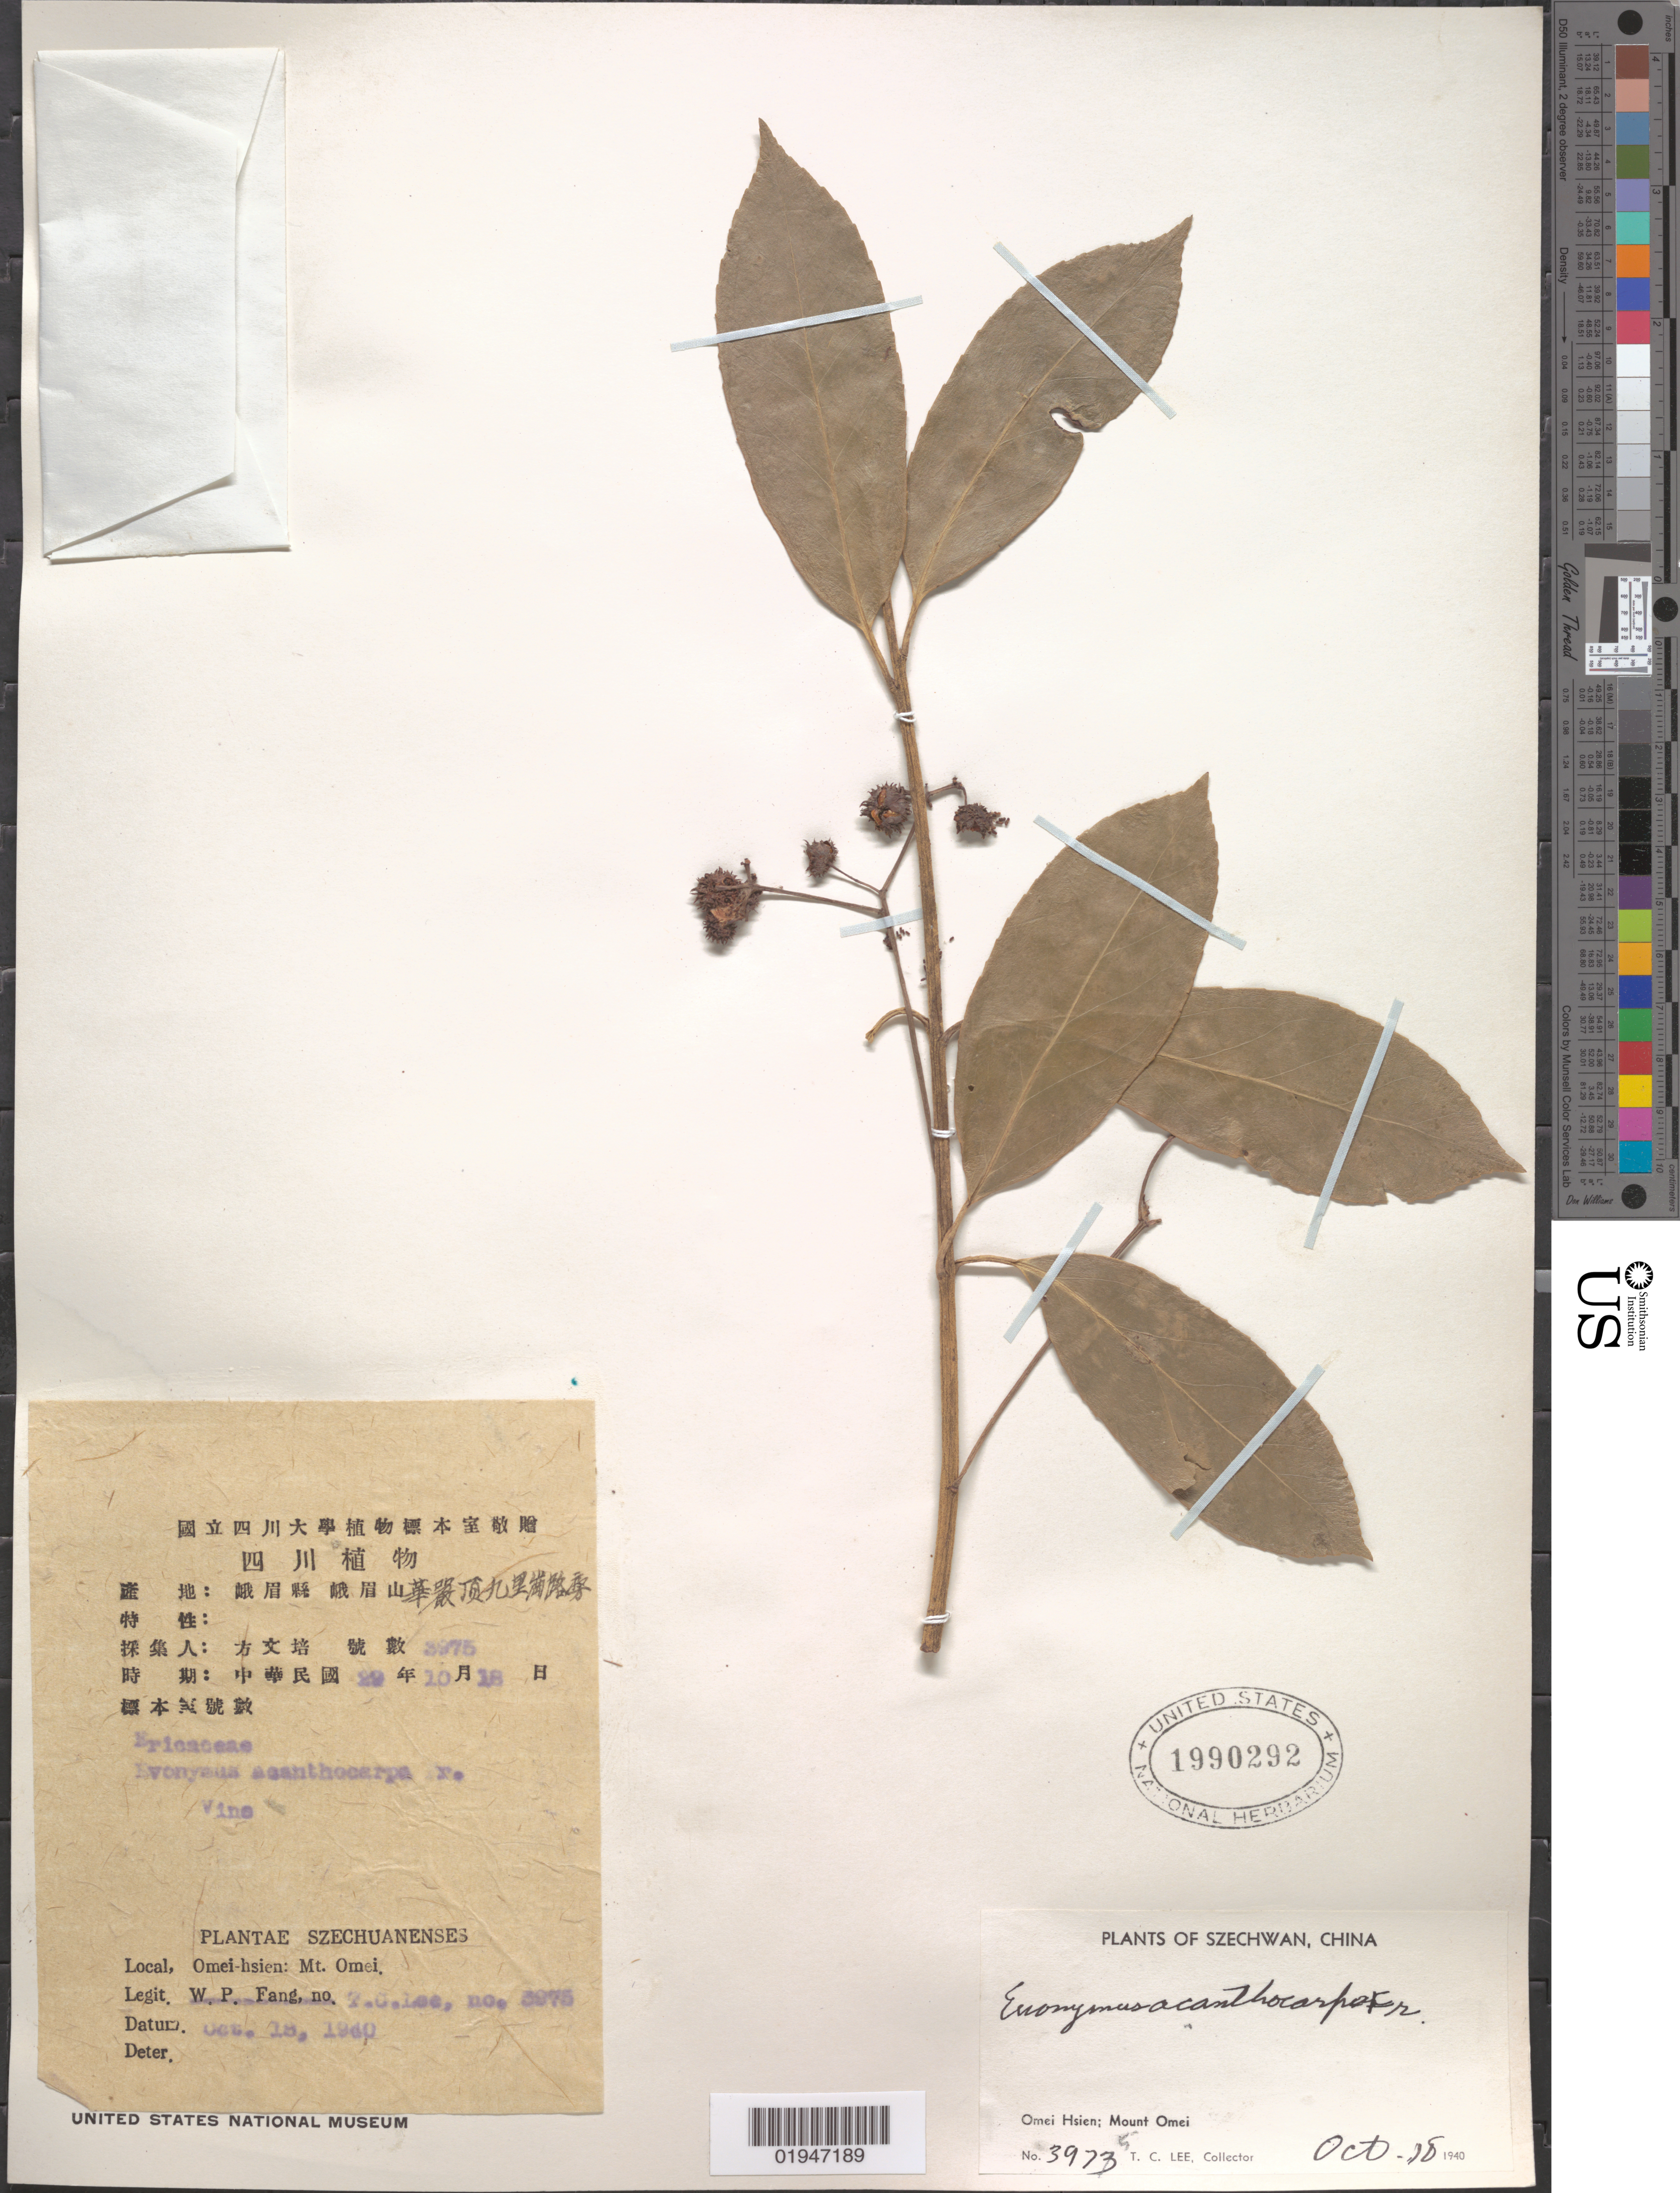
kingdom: Plantae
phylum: Tracheophyta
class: Magnoliopsida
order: Celastrales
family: Celastraceae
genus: Euonymus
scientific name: Euonymus acanthocarpus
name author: Franch.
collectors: T. Lee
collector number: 3975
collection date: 1940-10-18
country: China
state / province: Sichuan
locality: Szechuan [Sichuan]. Omei-hsien: Mt. Omei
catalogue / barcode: US 1990292